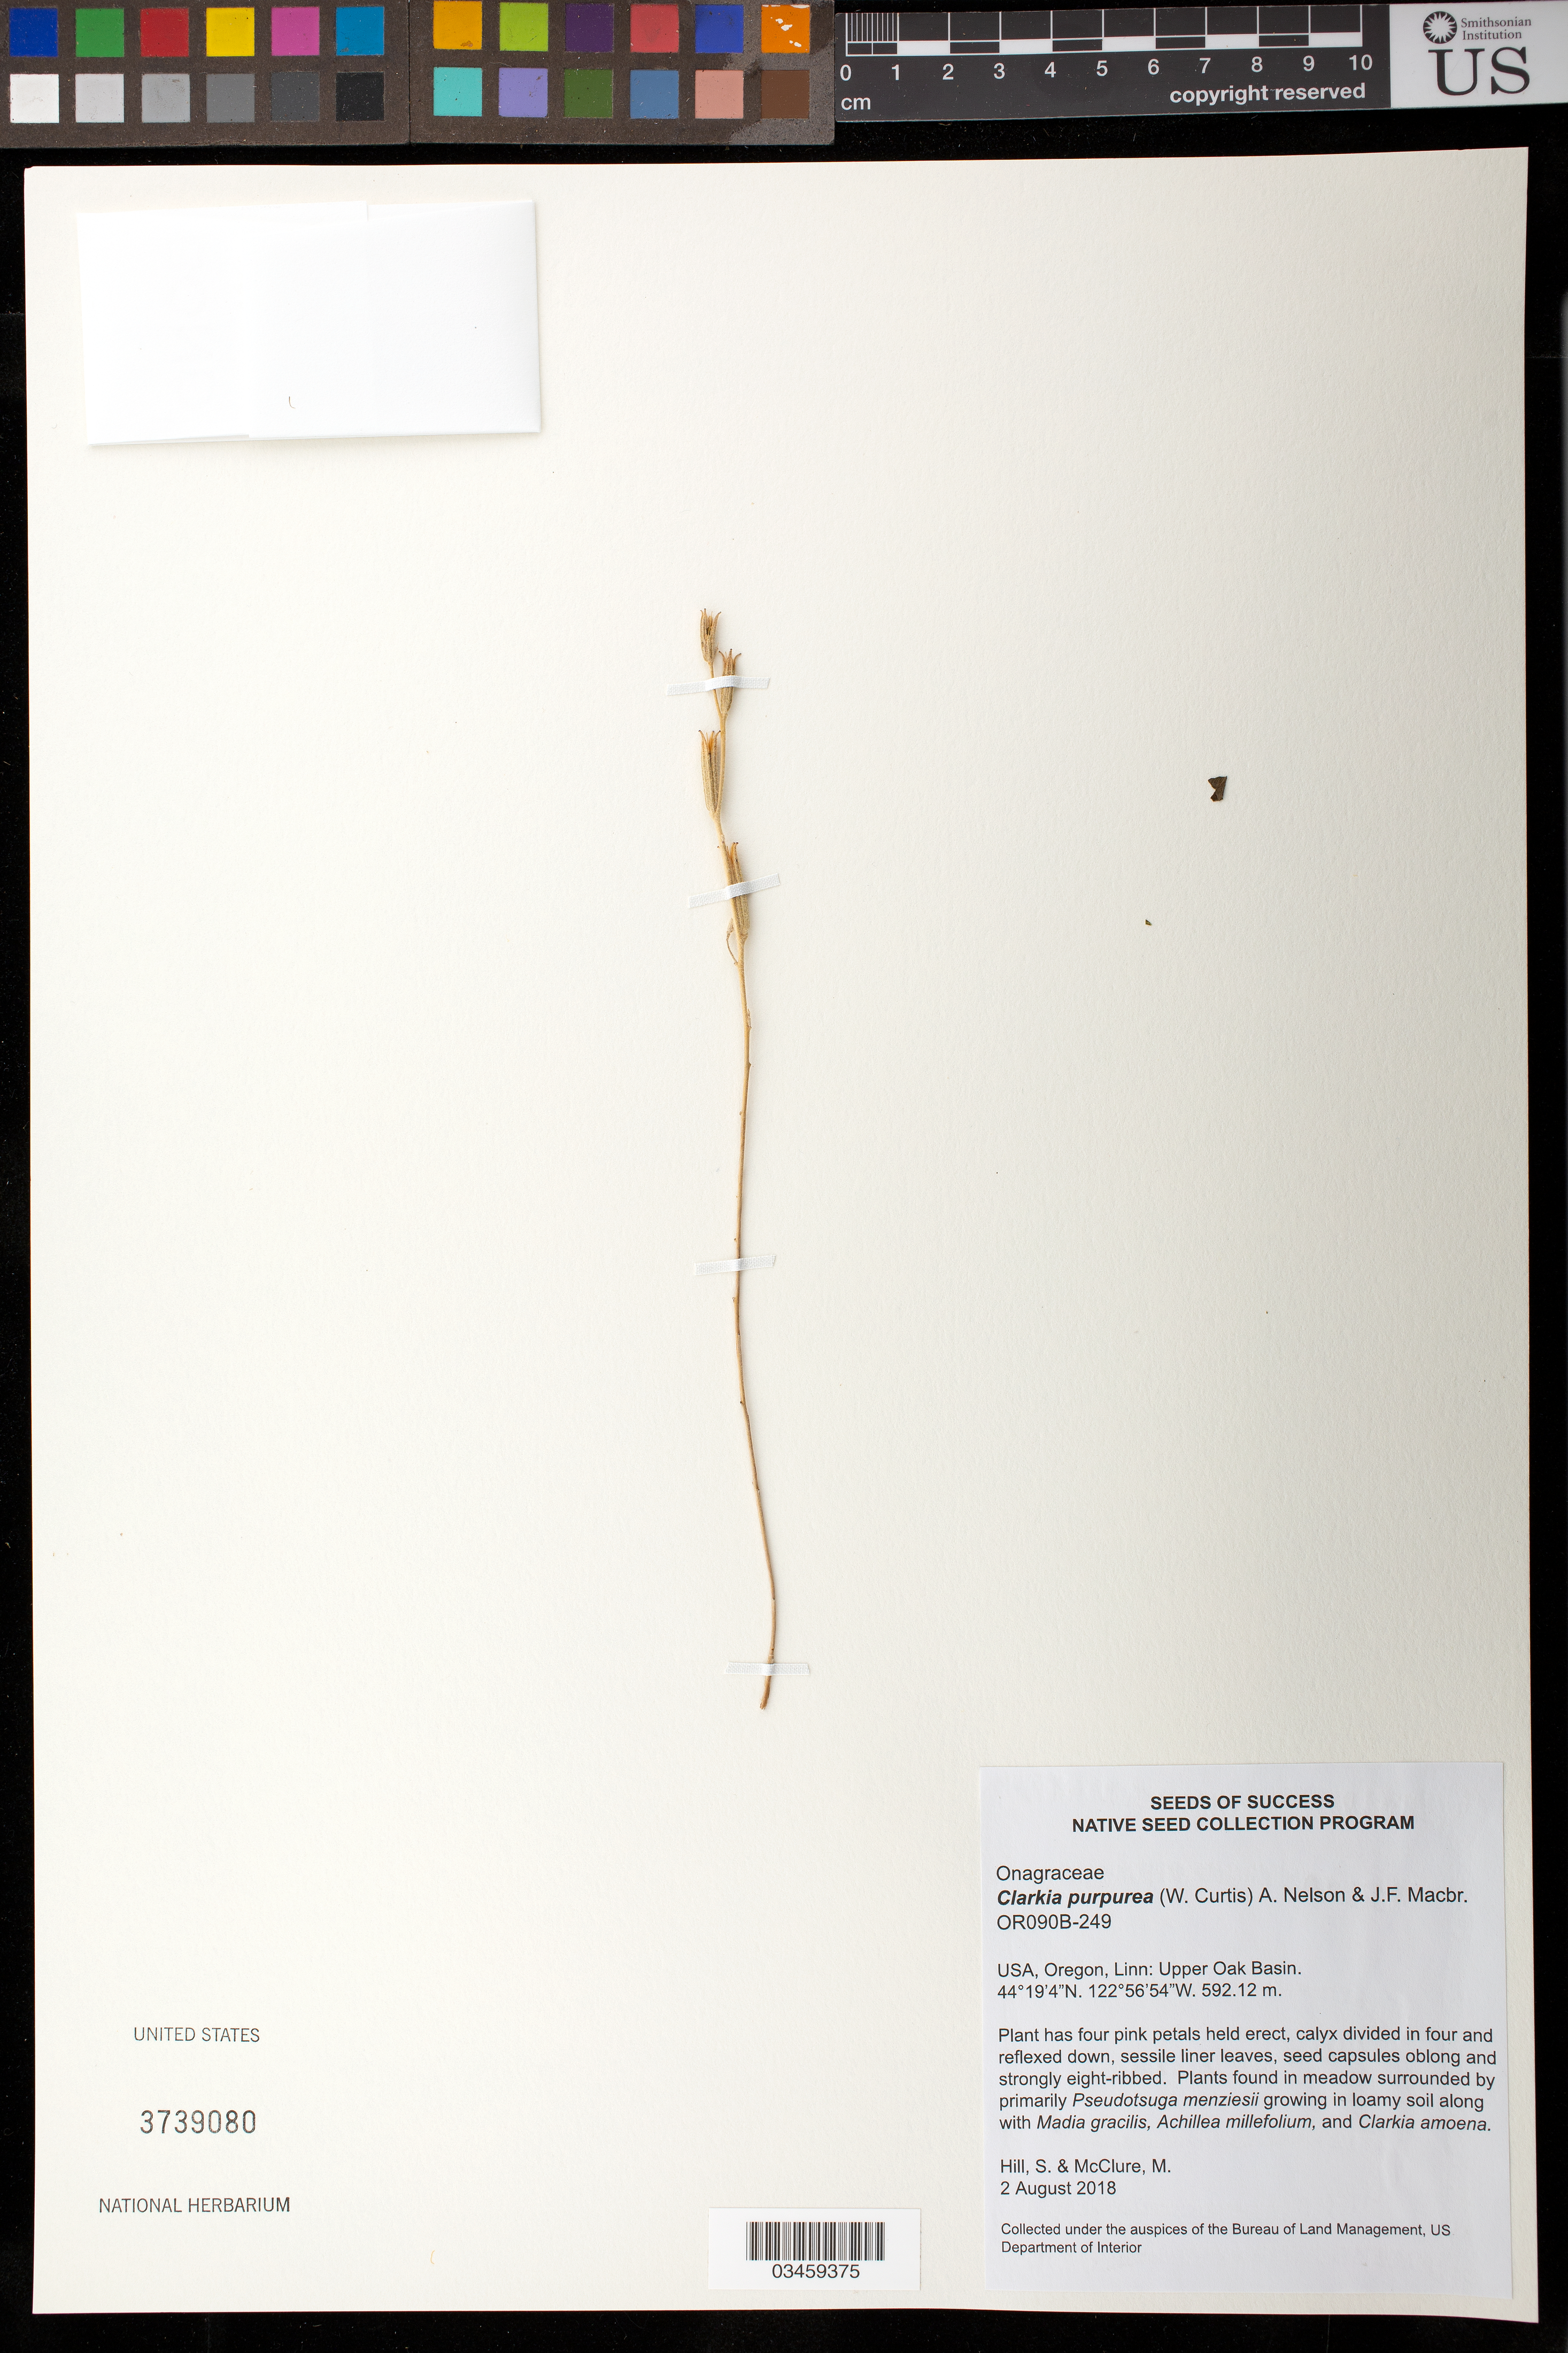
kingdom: Plantae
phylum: Tracheophyta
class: Magnoliopsida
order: Myrtales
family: Onagraceae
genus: Clarkia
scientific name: Clarkia purpurea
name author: (Curtis) A. Nelson & J.F. Macbr.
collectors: S. Hill & M. McClure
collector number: OR090B-249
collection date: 2018-08-02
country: United States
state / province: Oregon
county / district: Linn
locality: Upper Oak Basin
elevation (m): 592.12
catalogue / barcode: US 3739080